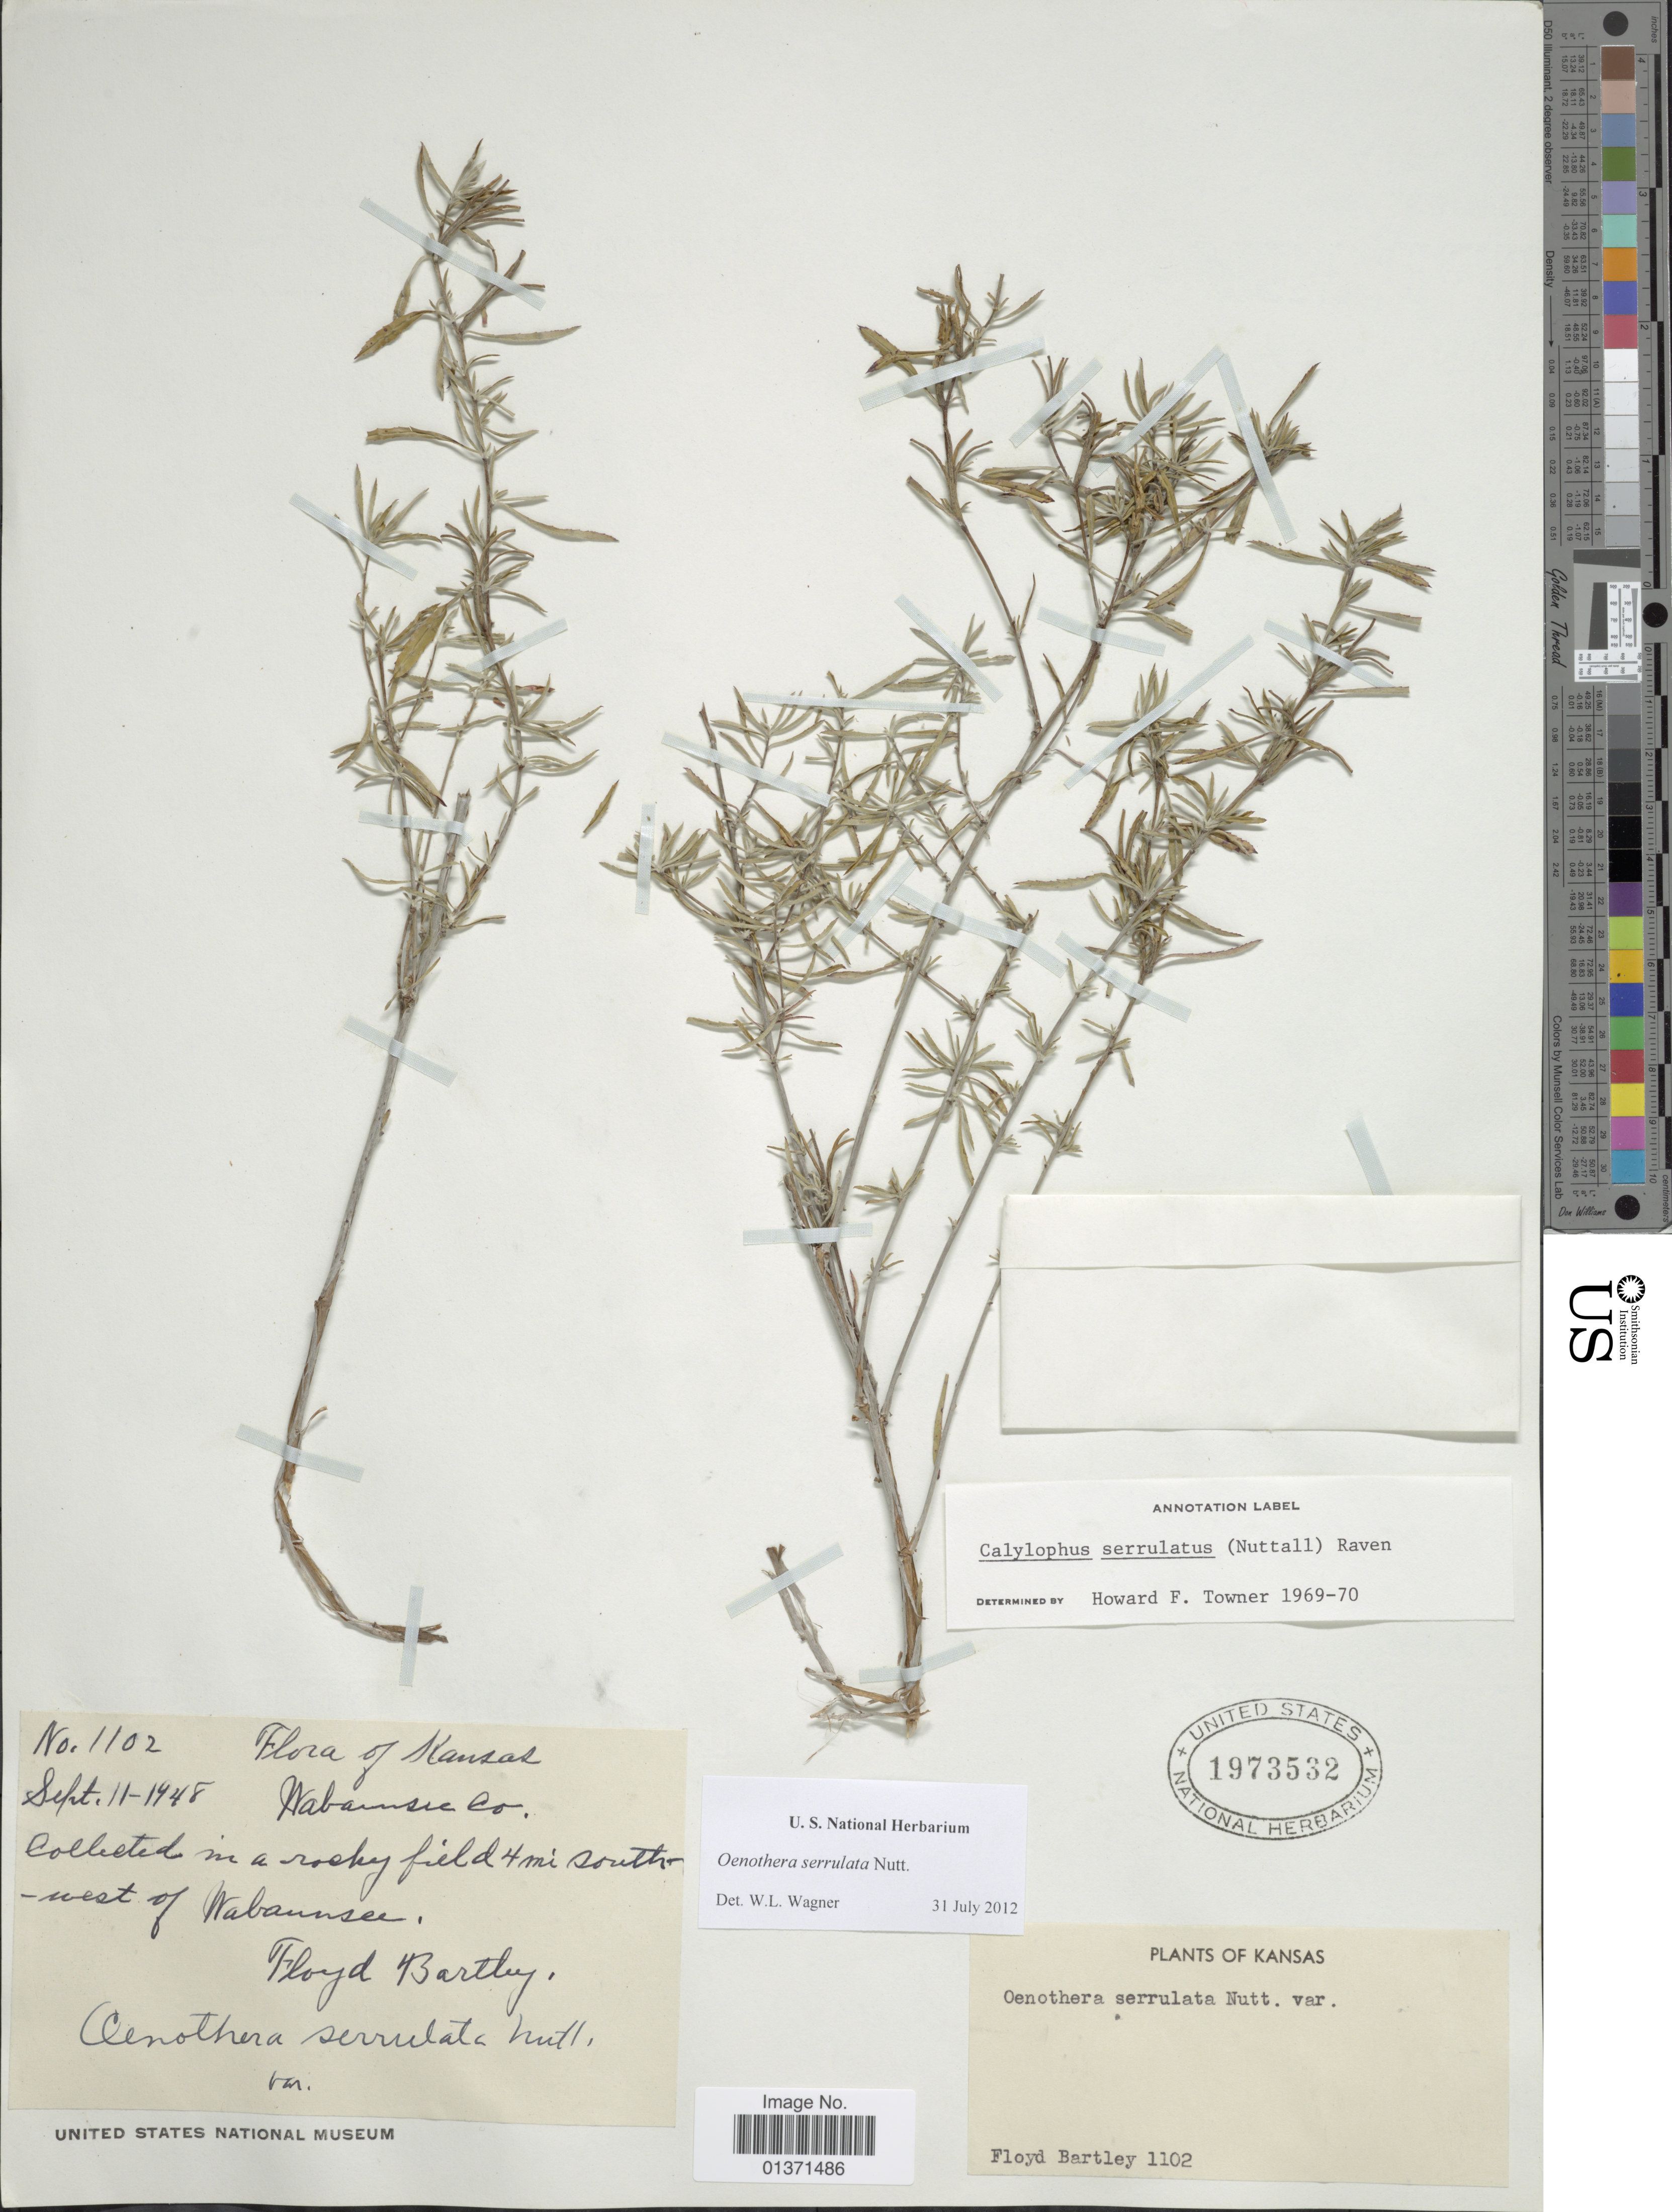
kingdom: Plantae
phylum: Tracheophyta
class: Magnoliopsida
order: Myrtales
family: Onagraceae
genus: Oenothera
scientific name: Oenothera serrulata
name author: Nutt.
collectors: F. Bartley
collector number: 1102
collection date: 1948-09-11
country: United States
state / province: Kansas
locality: In a rocky field 4 mi south-west of Wabaunsee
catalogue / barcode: US 1973532